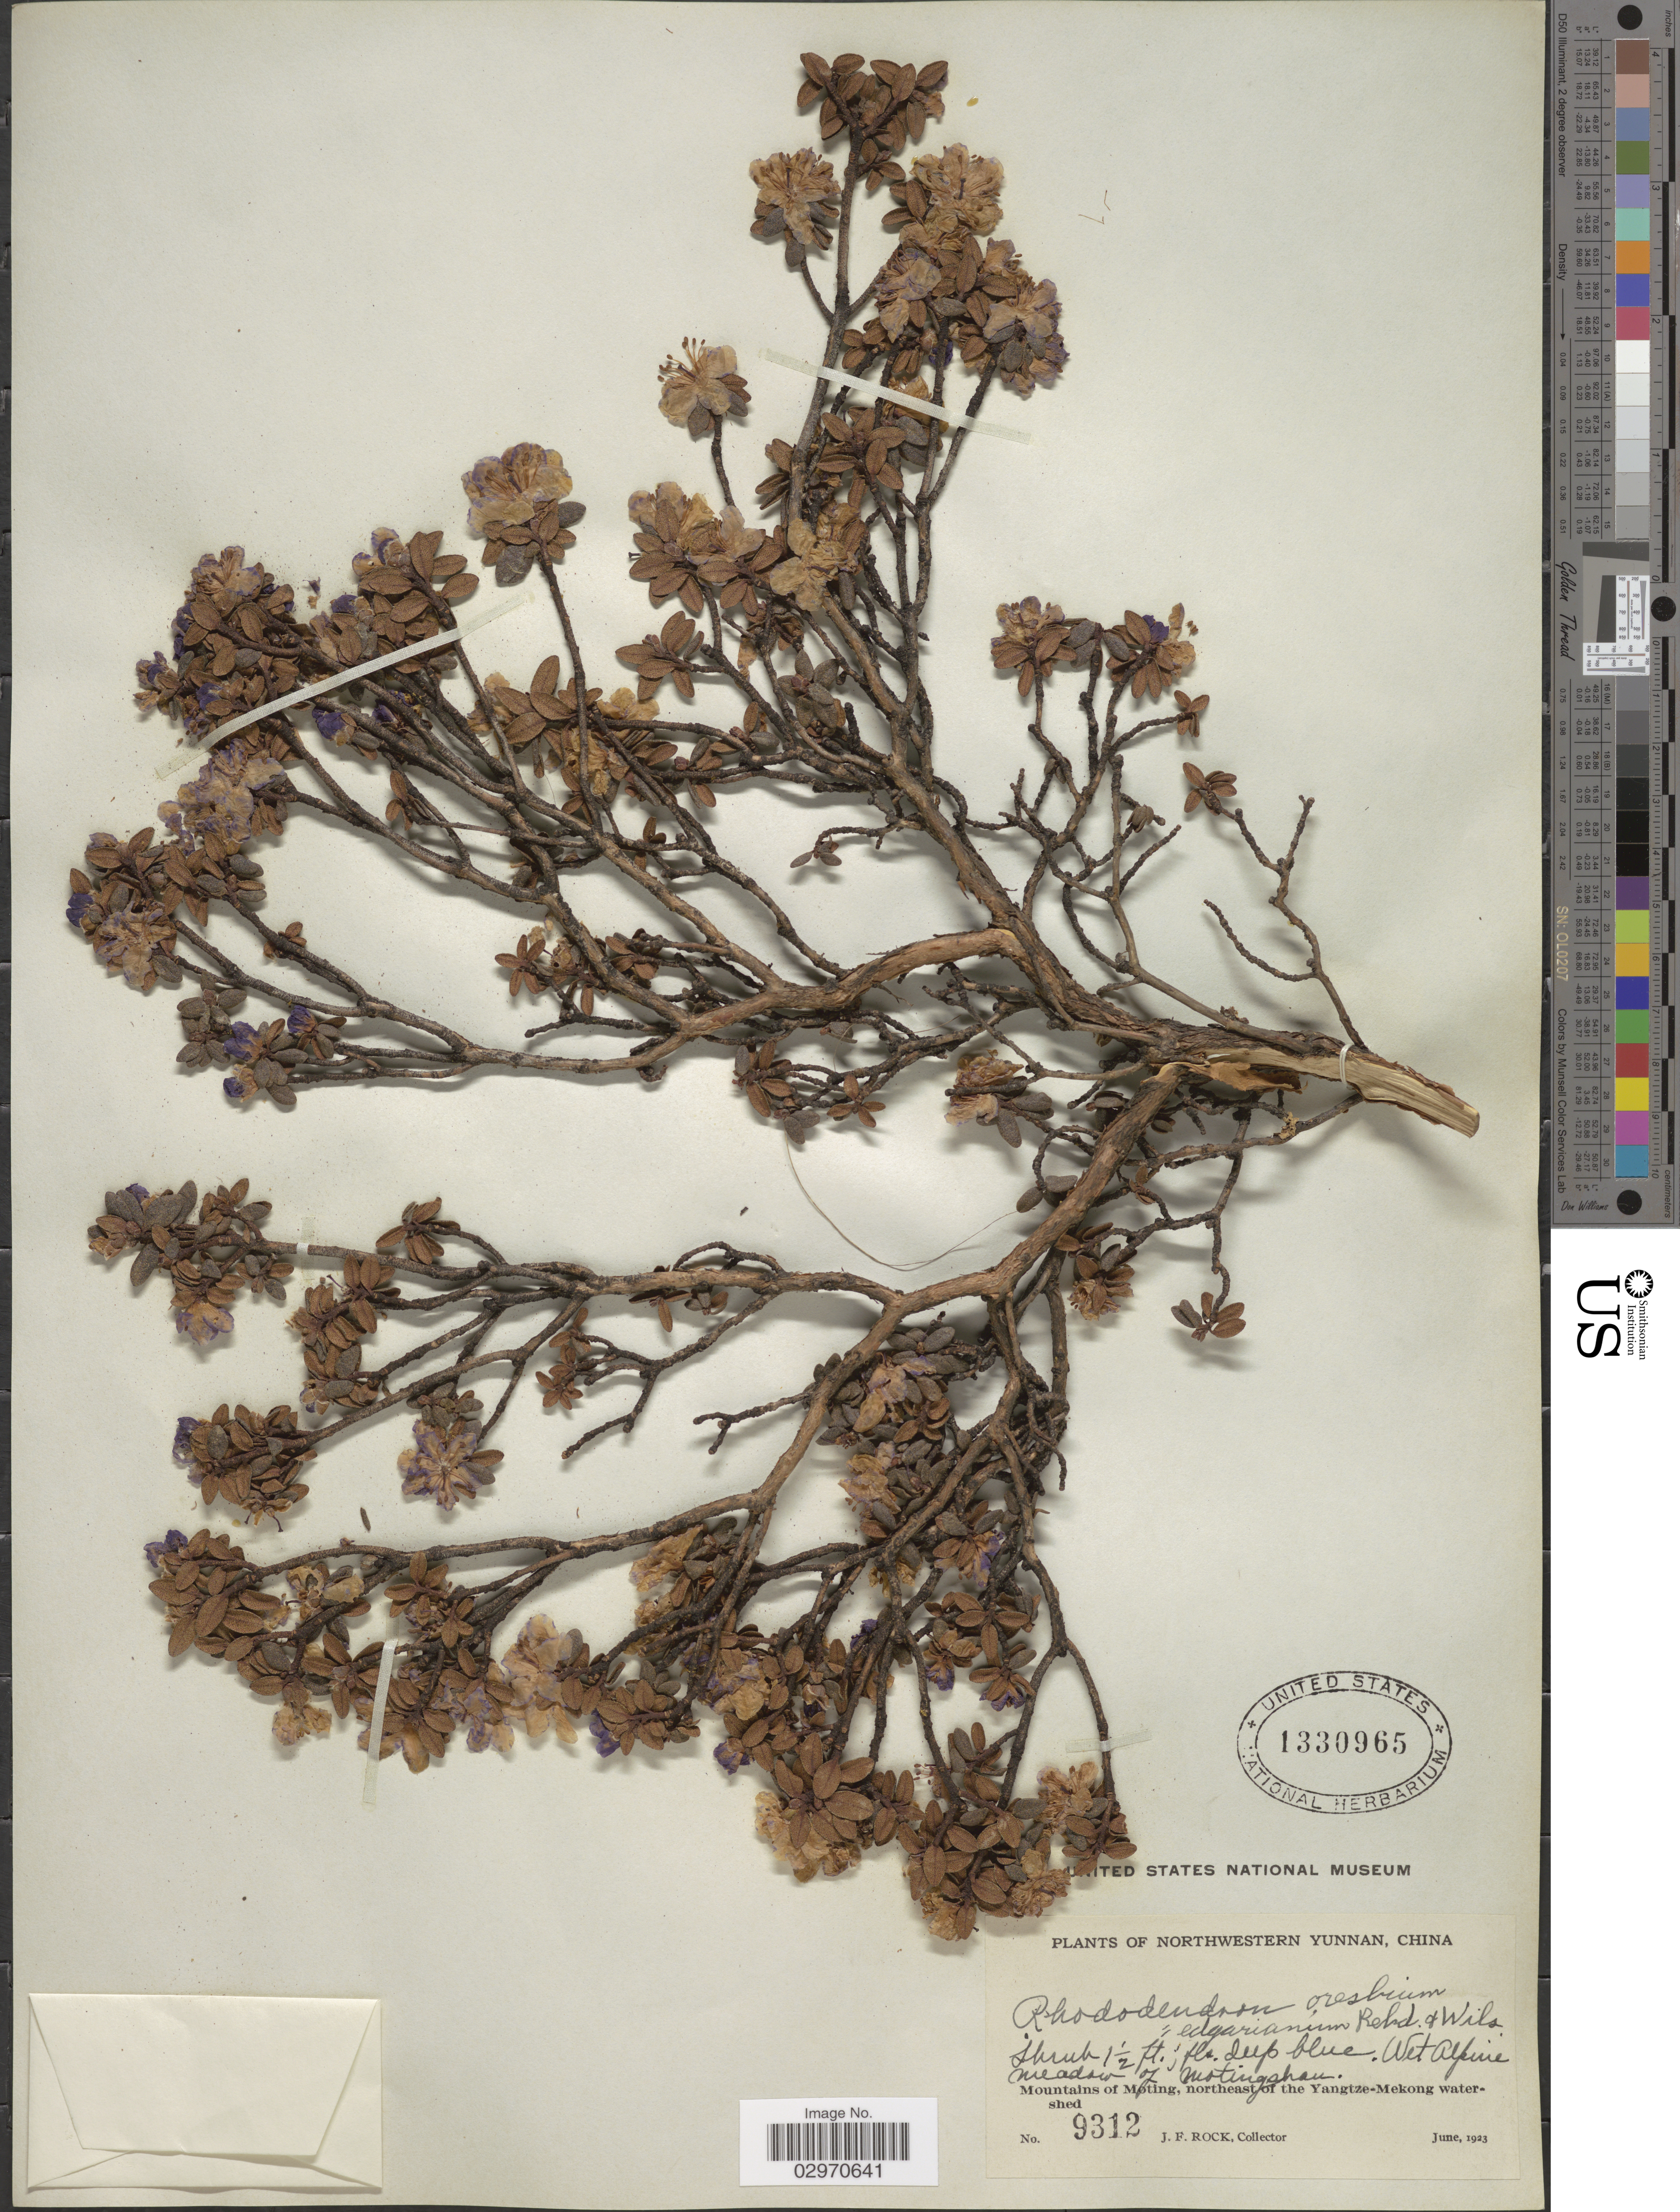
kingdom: Plantae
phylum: Tracheophyta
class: Magnoliopsida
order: Ericales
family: Ericaceae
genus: Rhododendron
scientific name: Rhododendron edgarianum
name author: Rehder & E.H. Wilson in Sarg.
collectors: J. Rock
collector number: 9312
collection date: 1923-06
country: China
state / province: Yunnan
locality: Northwestern Yunnan. Wet alpine meadow of Motingshan. Mountains of Moting, northeast of the Yangtze-Mekong watershed.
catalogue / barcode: US 1330965